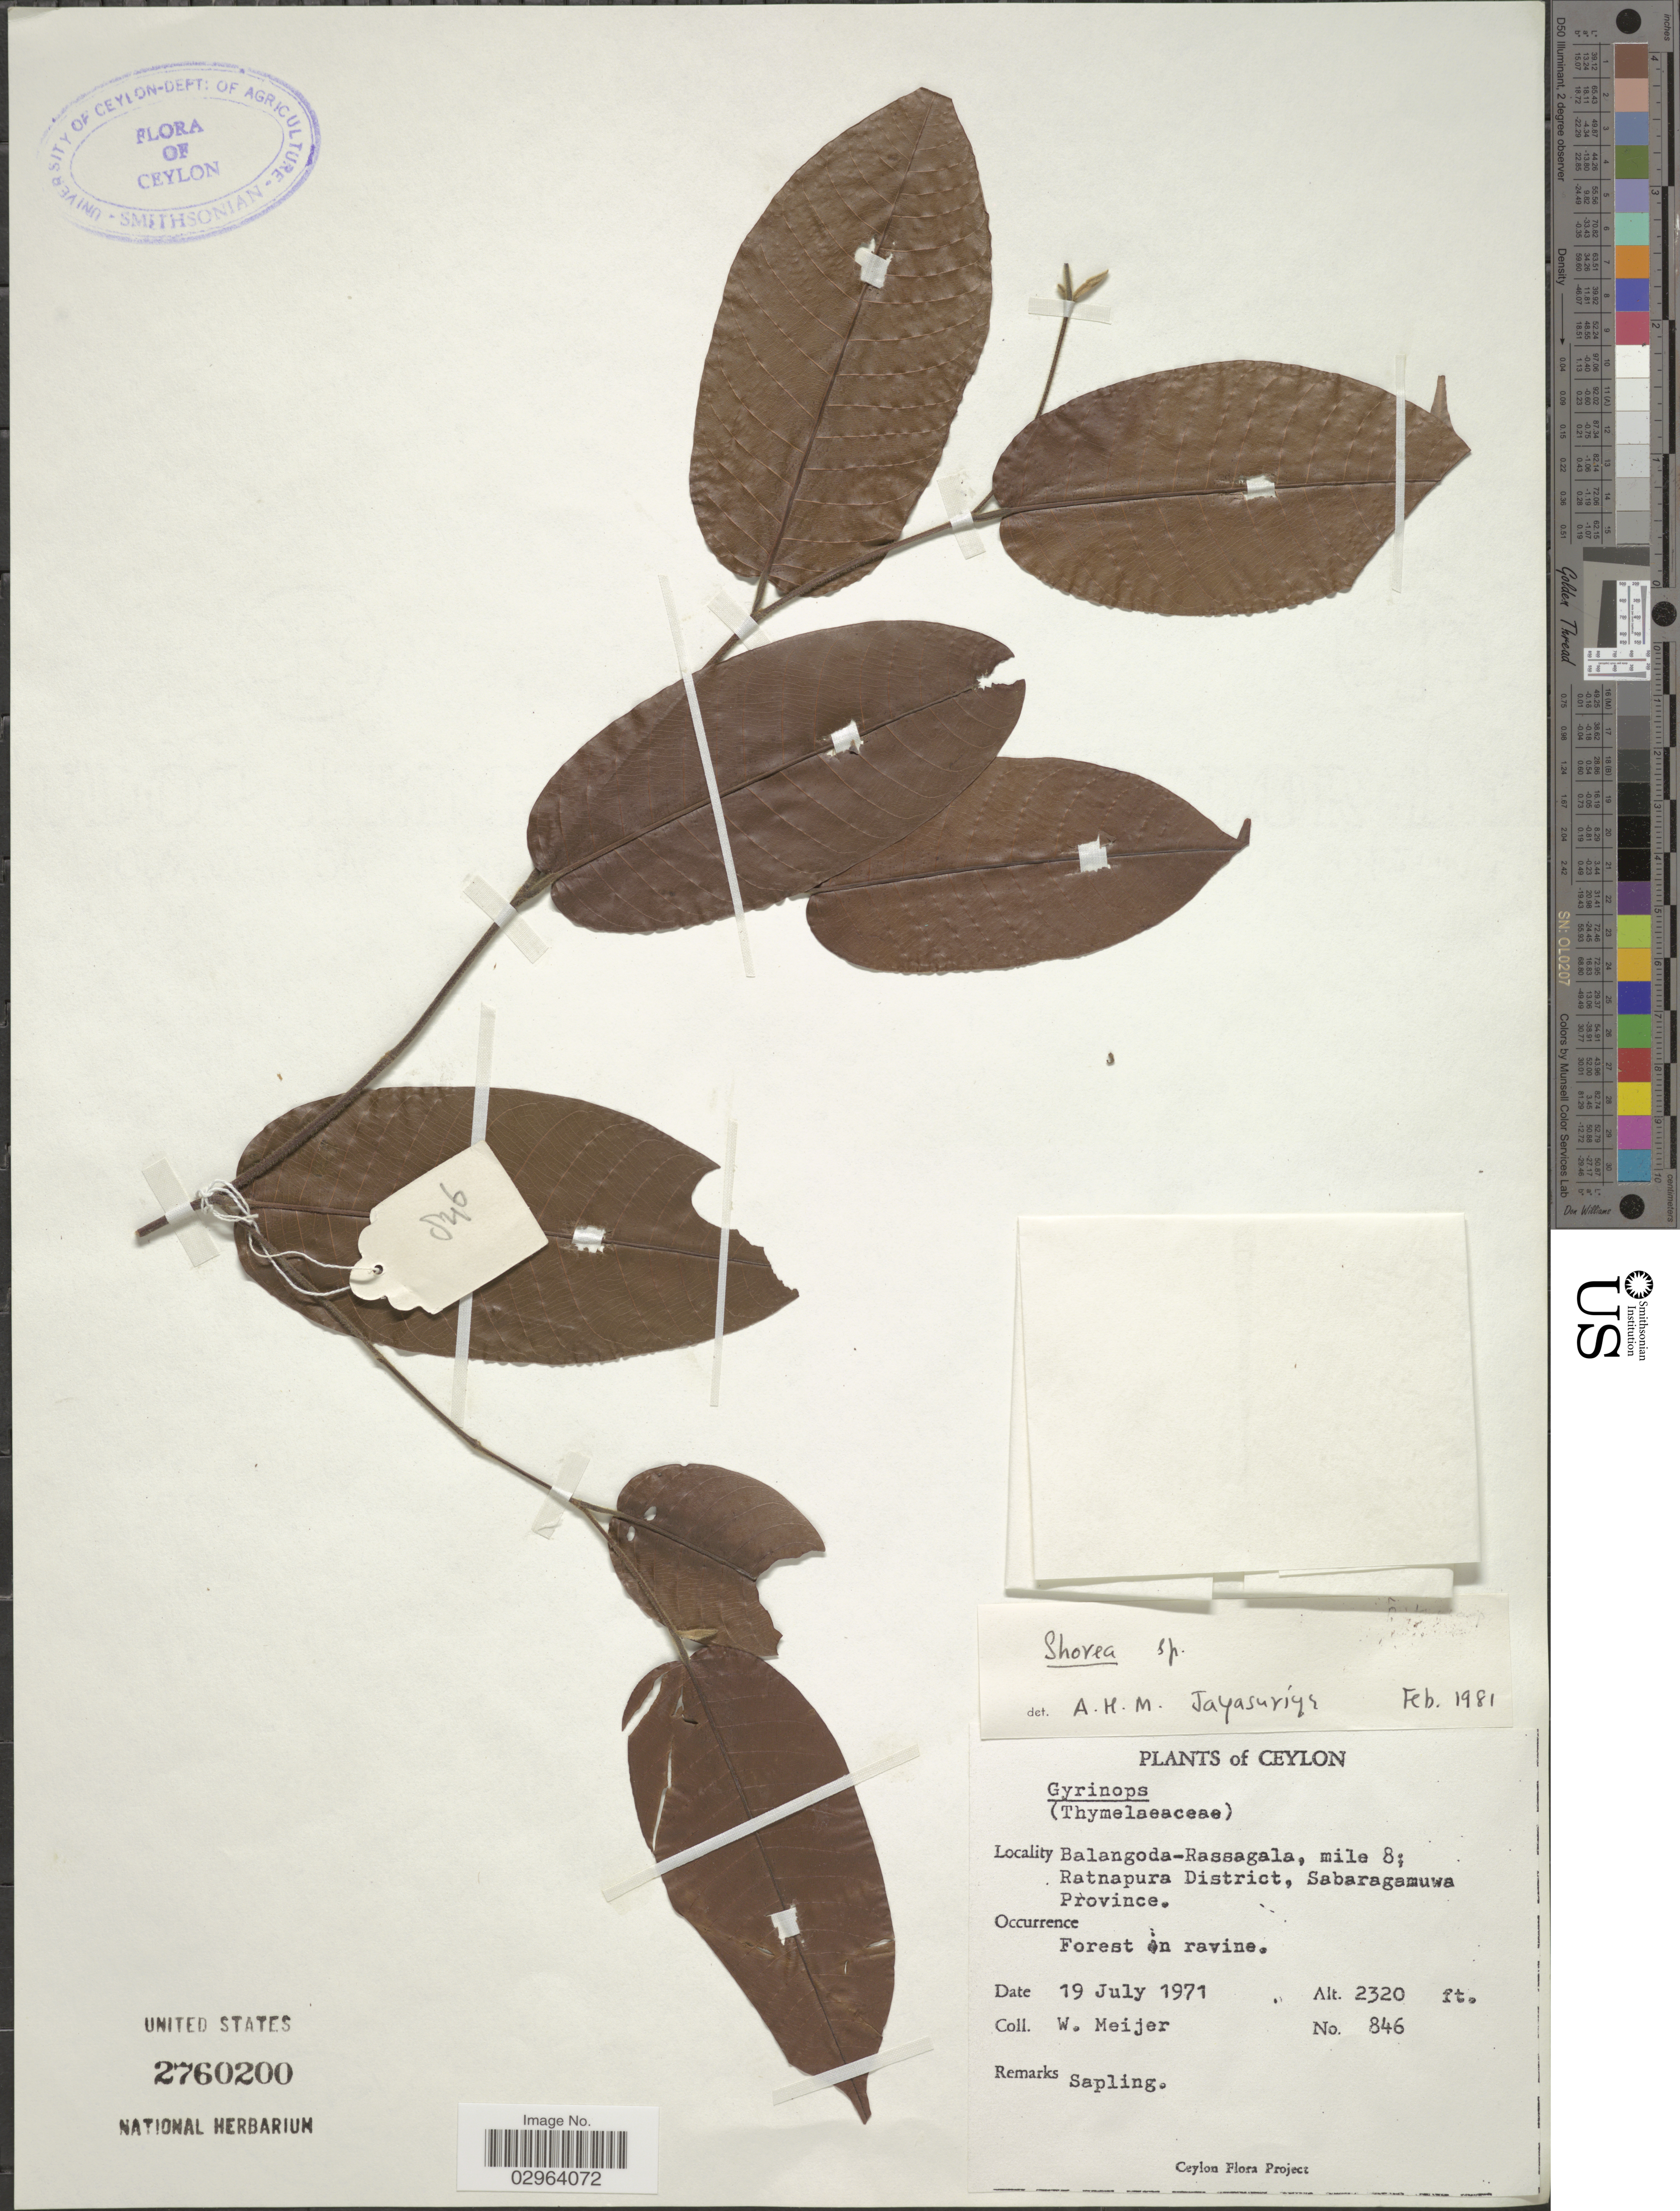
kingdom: Plantae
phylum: Tracheophyta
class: Magnoliopsida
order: Malvales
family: Dipterocarpaceae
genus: Shorea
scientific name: Shorea sp.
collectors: W. Meijer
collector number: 846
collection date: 1971-07-19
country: Sri Lanka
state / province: Sabaragamuwa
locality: Ceylon. Balangoda-Rassagala, mile 8; Ratnapura District.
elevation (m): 707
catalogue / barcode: US 2760200